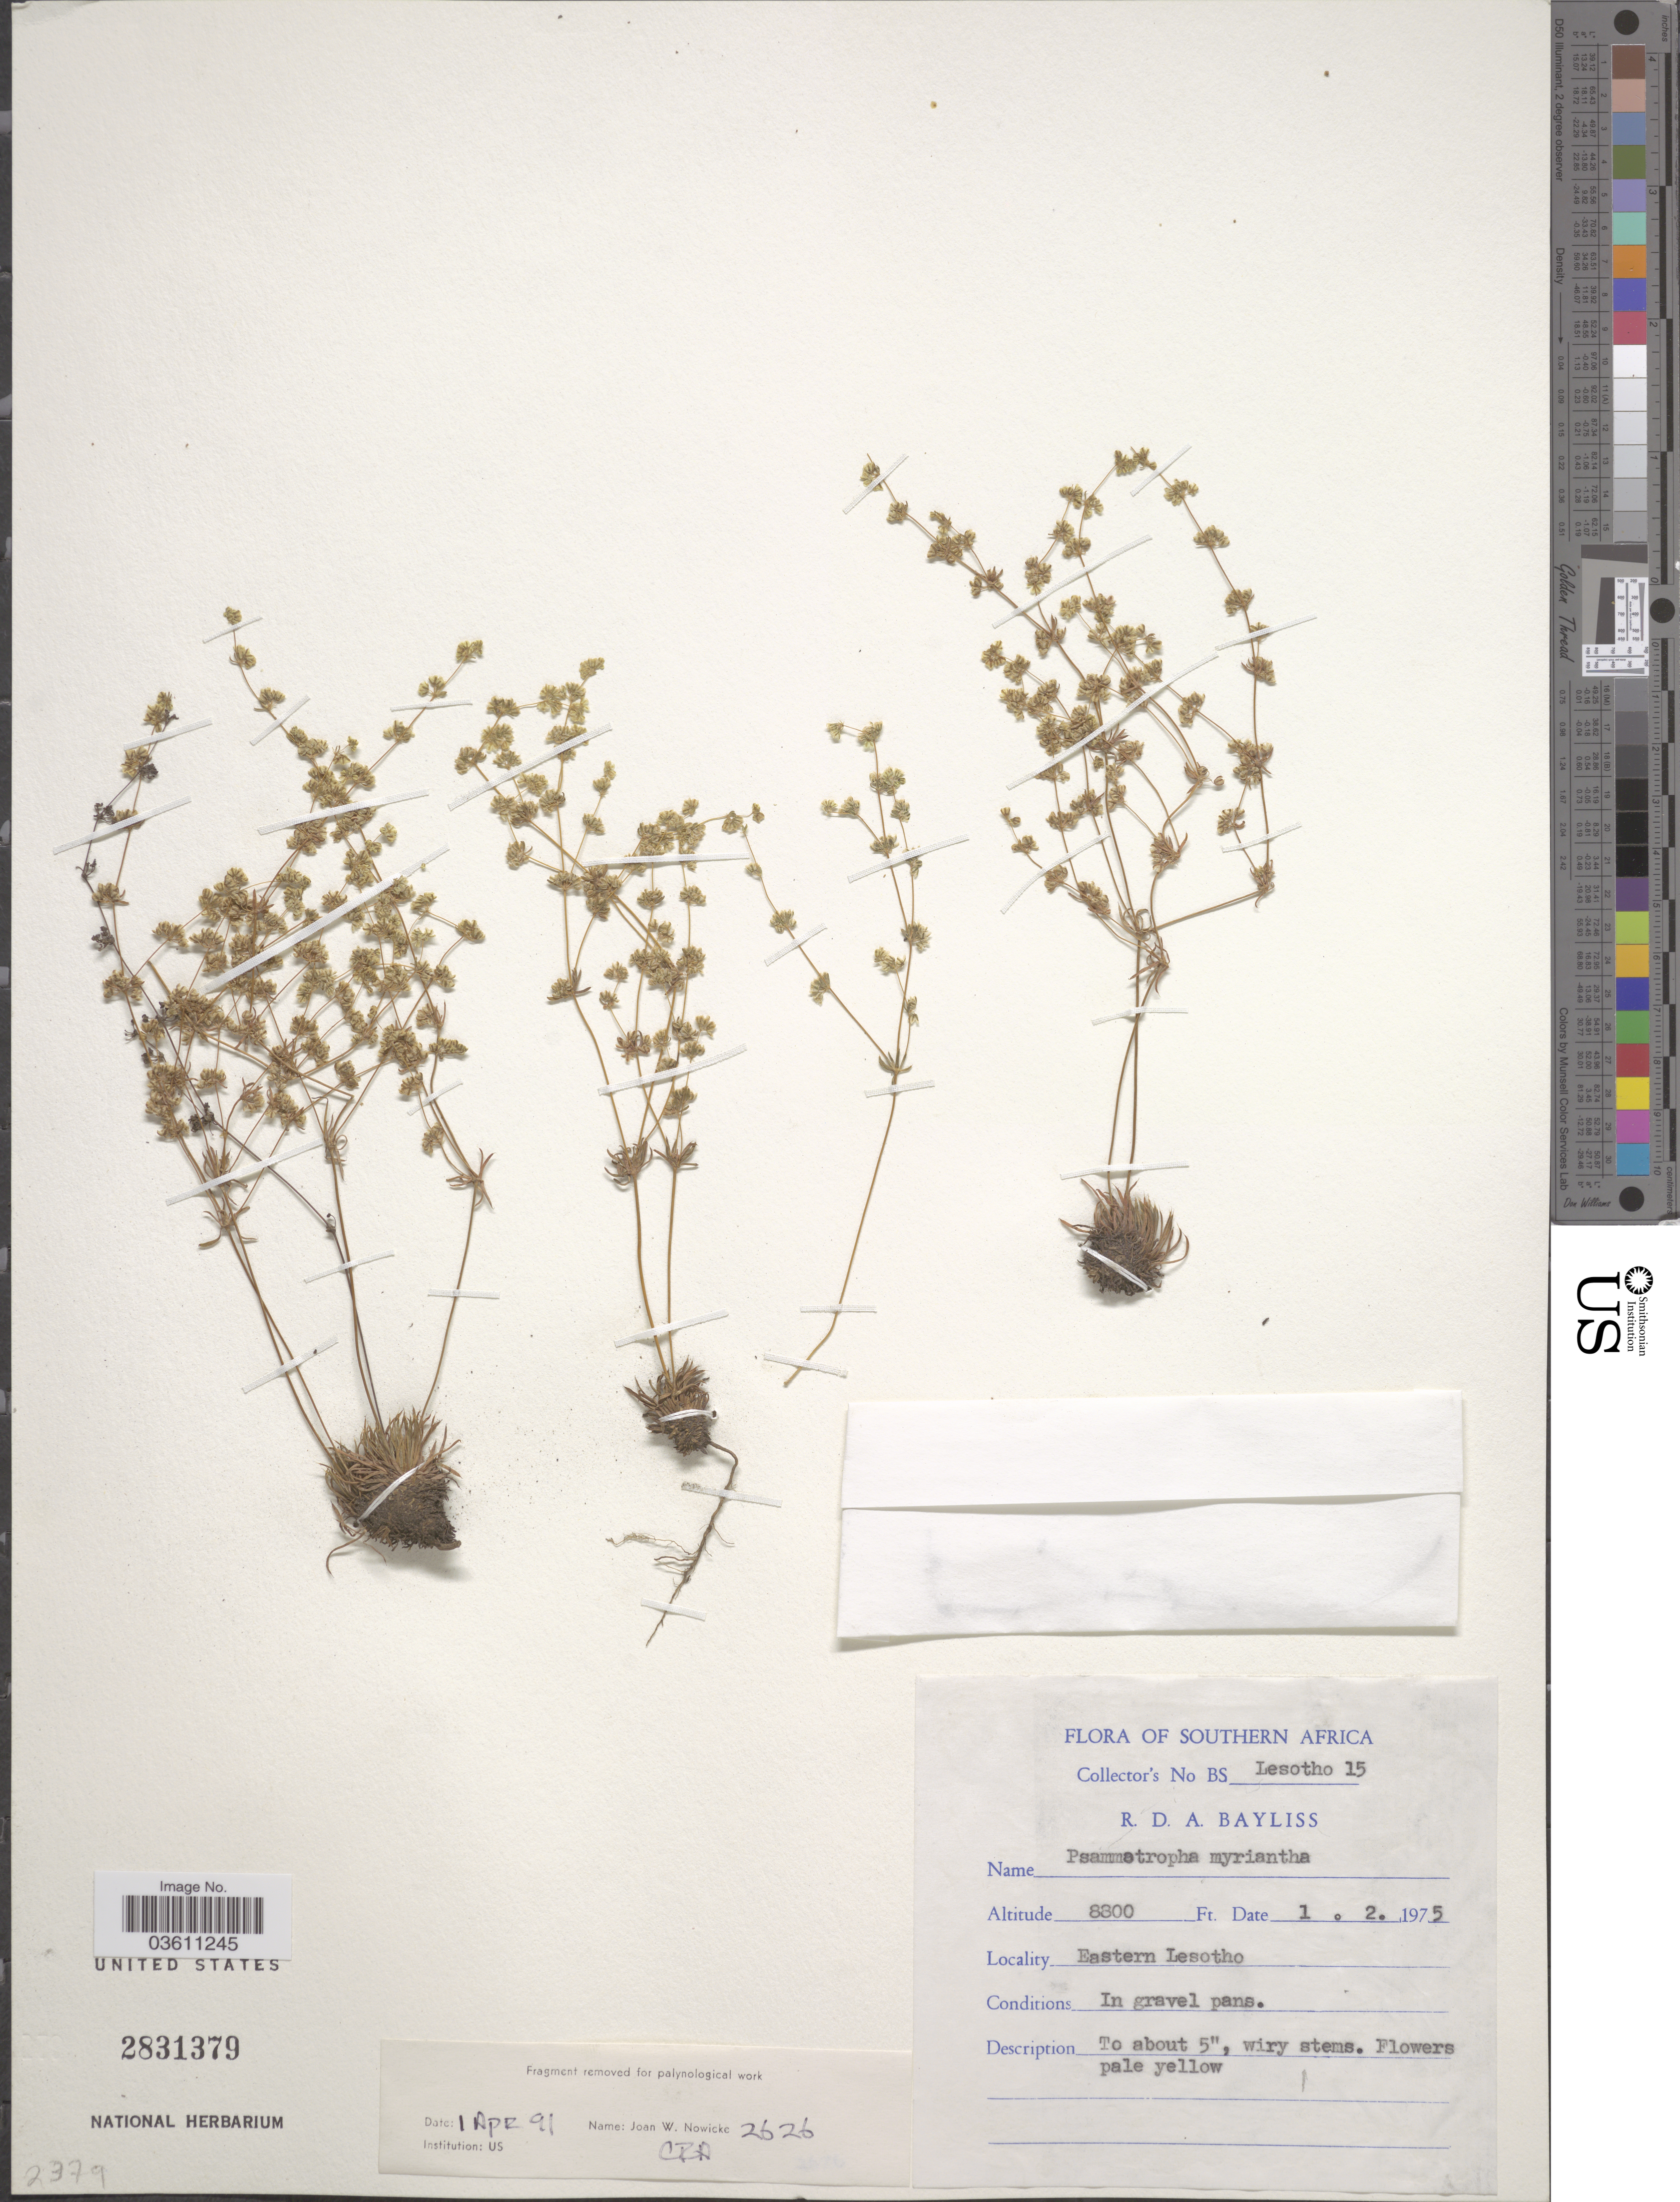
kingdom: Plantae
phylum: Tracheophyta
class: Magnoliopsida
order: Caryophyllales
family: Molluginaceae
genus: Psammotropha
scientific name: Psammotropha myriantha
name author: Sond.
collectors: R. Bayliss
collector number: BS Lesotho 15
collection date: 1975-02-01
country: Lesotho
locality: Southern Africa. Eastern Lesotho.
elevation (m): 2530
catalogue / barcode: US 2831379